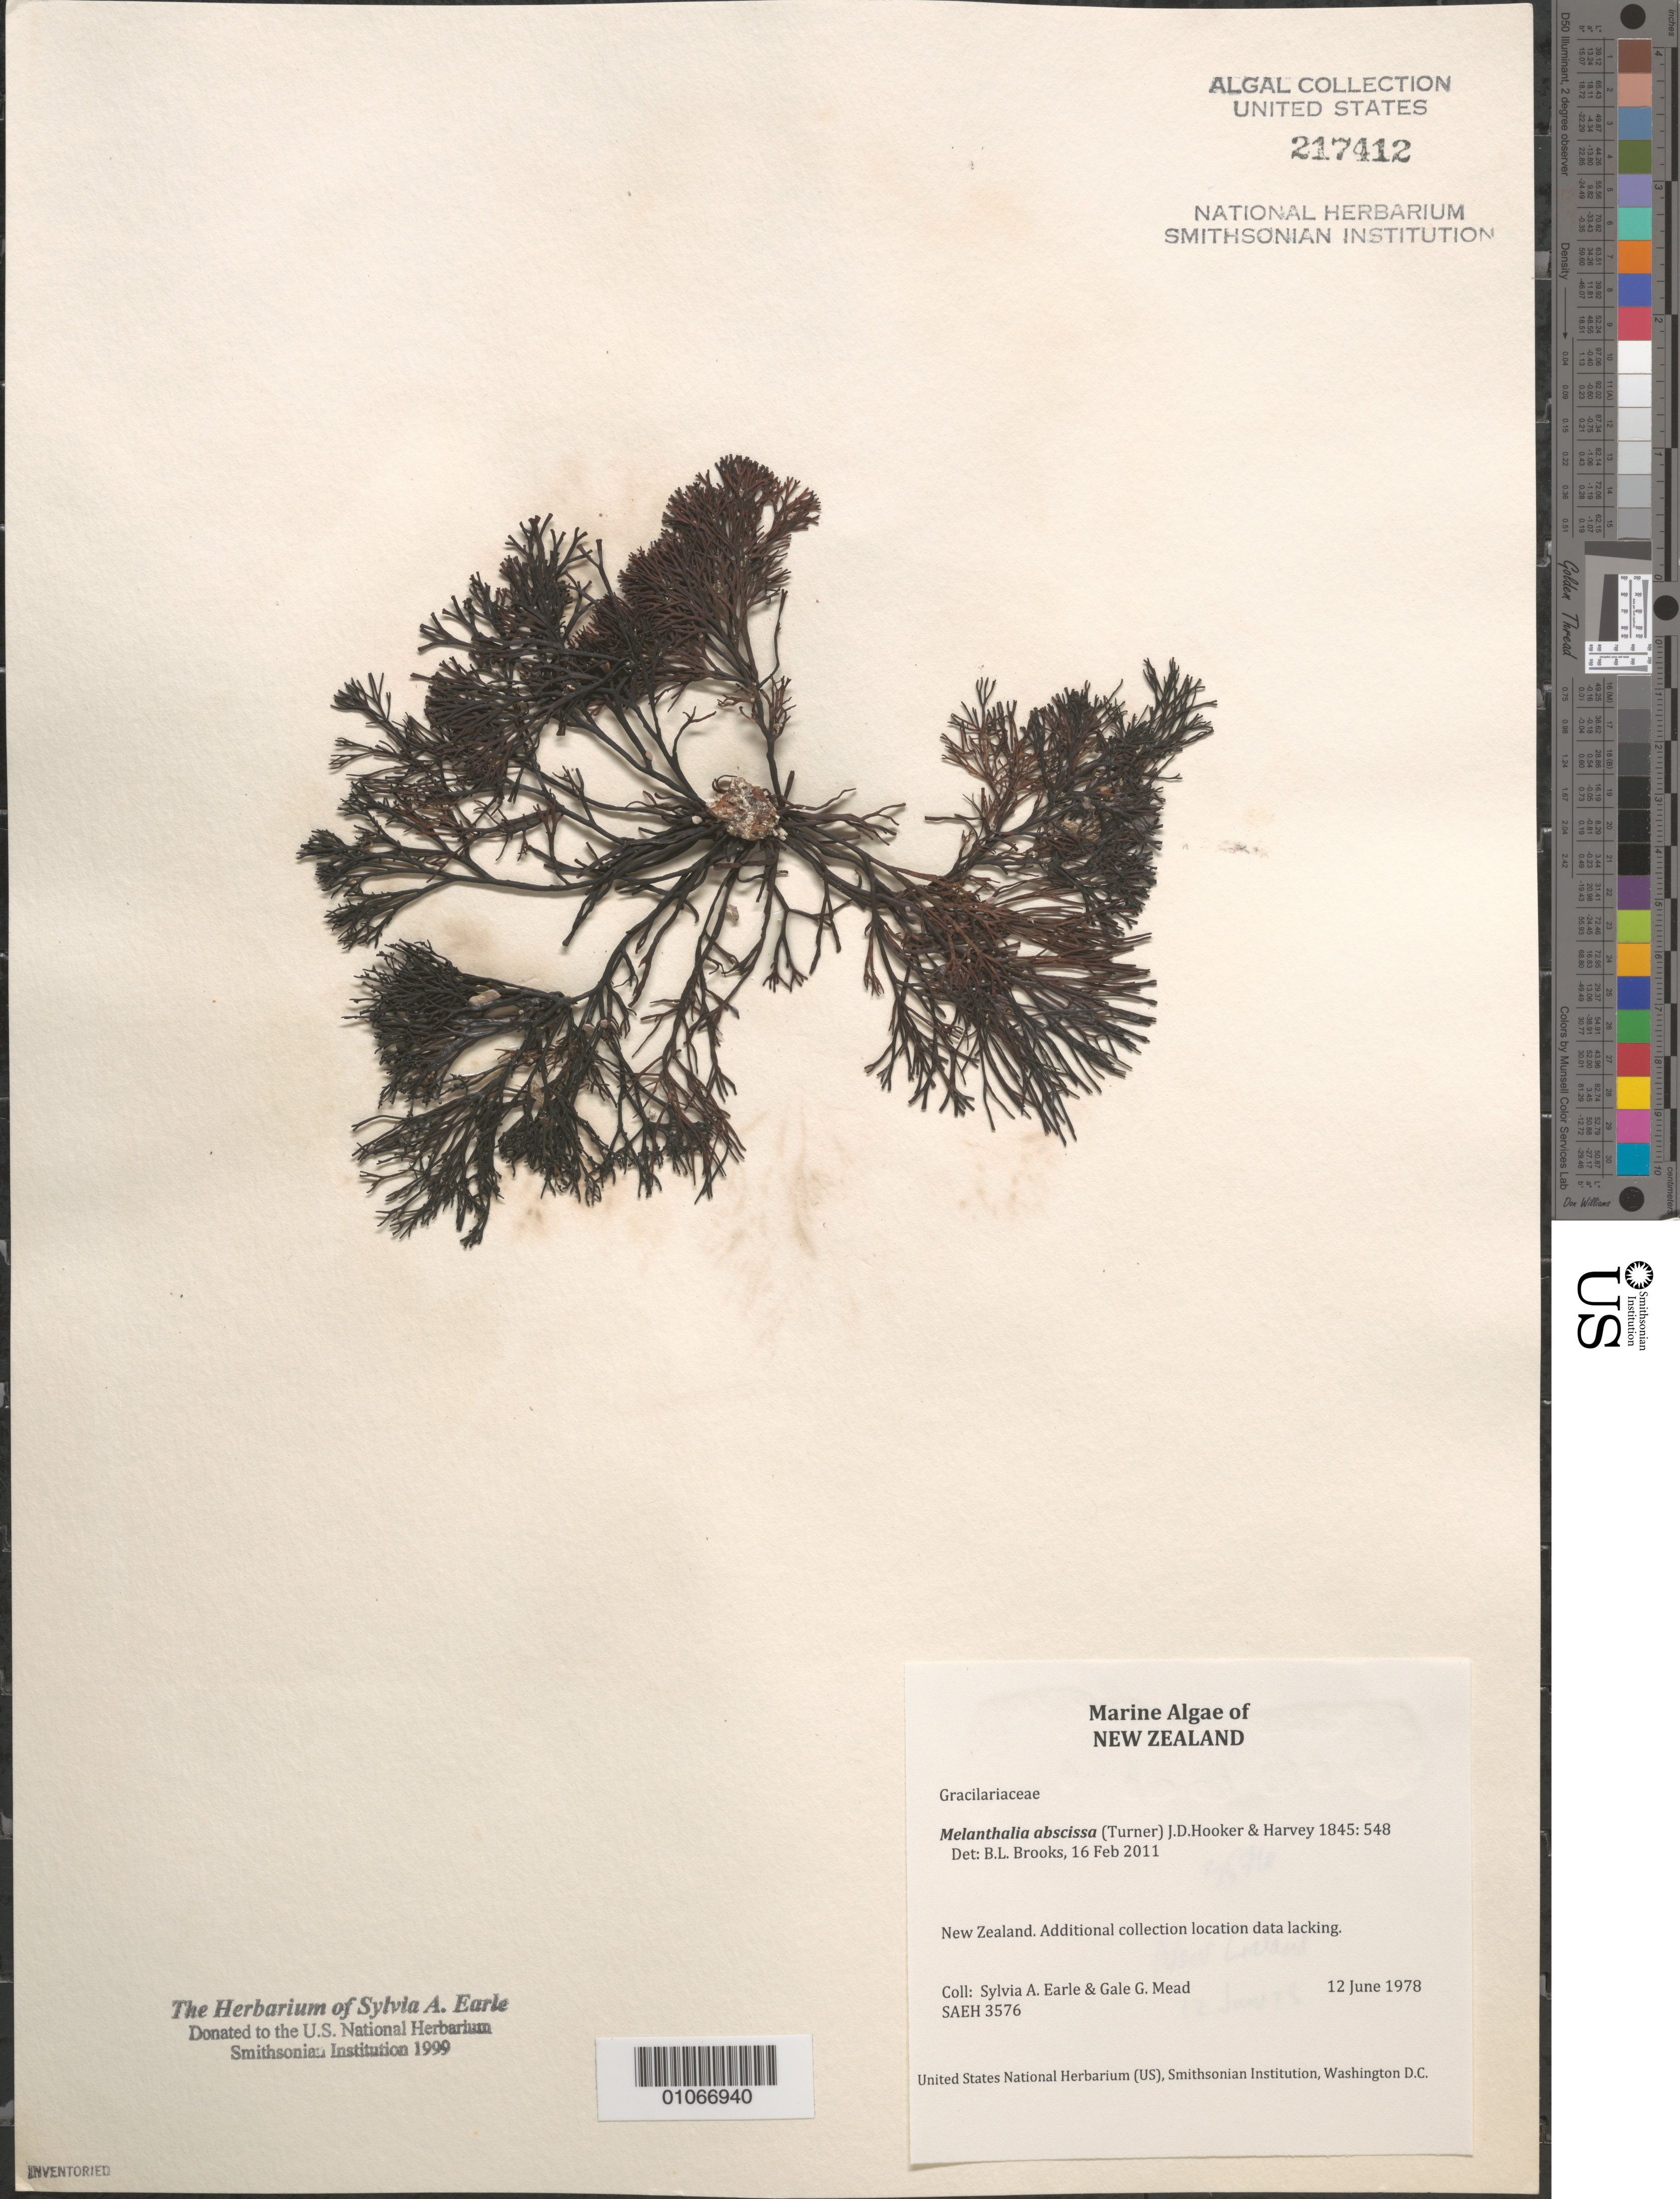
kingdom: Plantae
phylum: Rhodophyta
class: Florideophyceae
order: Gracilariales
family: Gracilariaceae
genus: Melanthalia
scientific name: Melanthalia abscissa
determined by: Brooks, B. L., (BOT), Smithsonian Institution - National Museum of Natural History (UNITED STATES)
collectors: S. A. Earle & G. Mead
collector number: SAEH 3576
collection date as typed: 12 Jun 1978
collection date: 1978-06-12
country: New Zealand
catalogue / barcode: US 217412